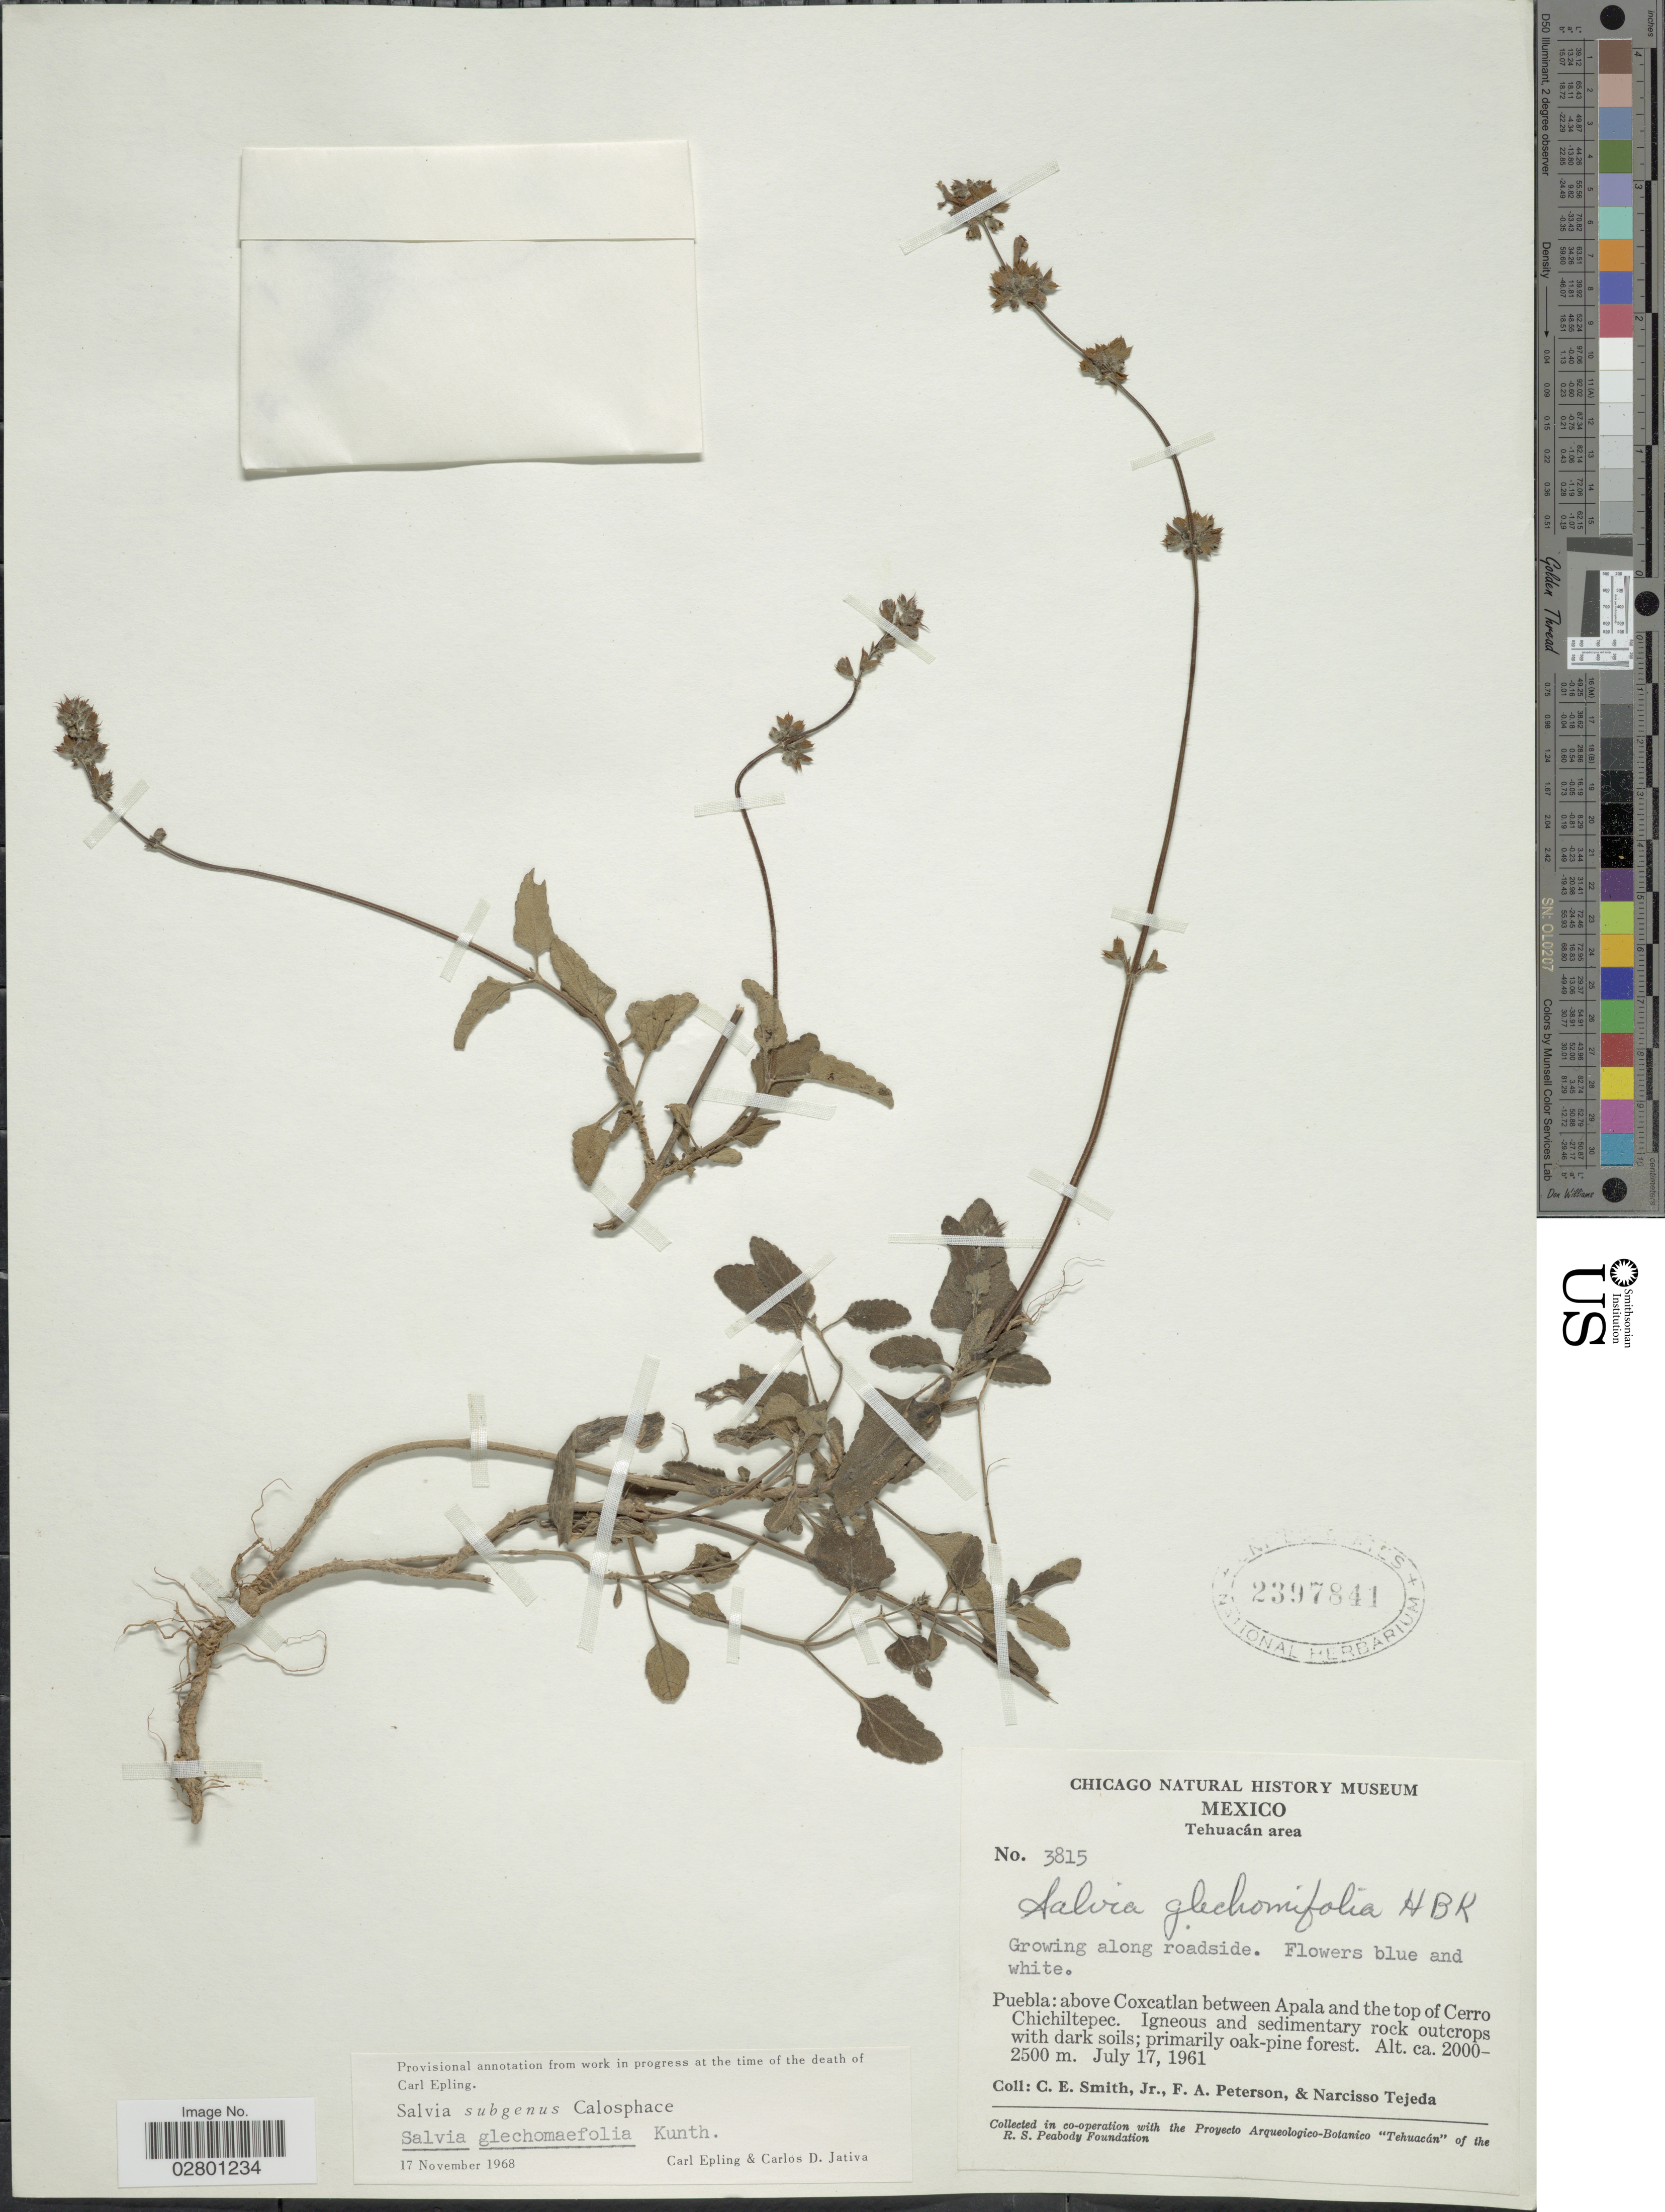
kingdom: Plantae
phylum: Tracheophyta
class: Magnoliopsida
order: Lamiales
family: Lamiaceae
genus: Salvia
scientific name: Salvia glechomaefolia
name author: Kunth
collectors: C. E. Smith Jr., F. A. Peterson & N. Tejeda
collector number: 3815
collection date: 1961-07-17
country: Mexico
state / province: Puebla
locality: Tehuacán area. Above Coxcatlan between Apala and the top of Cerro Chichiltepec.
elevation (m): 2000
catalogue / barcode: US 2397841